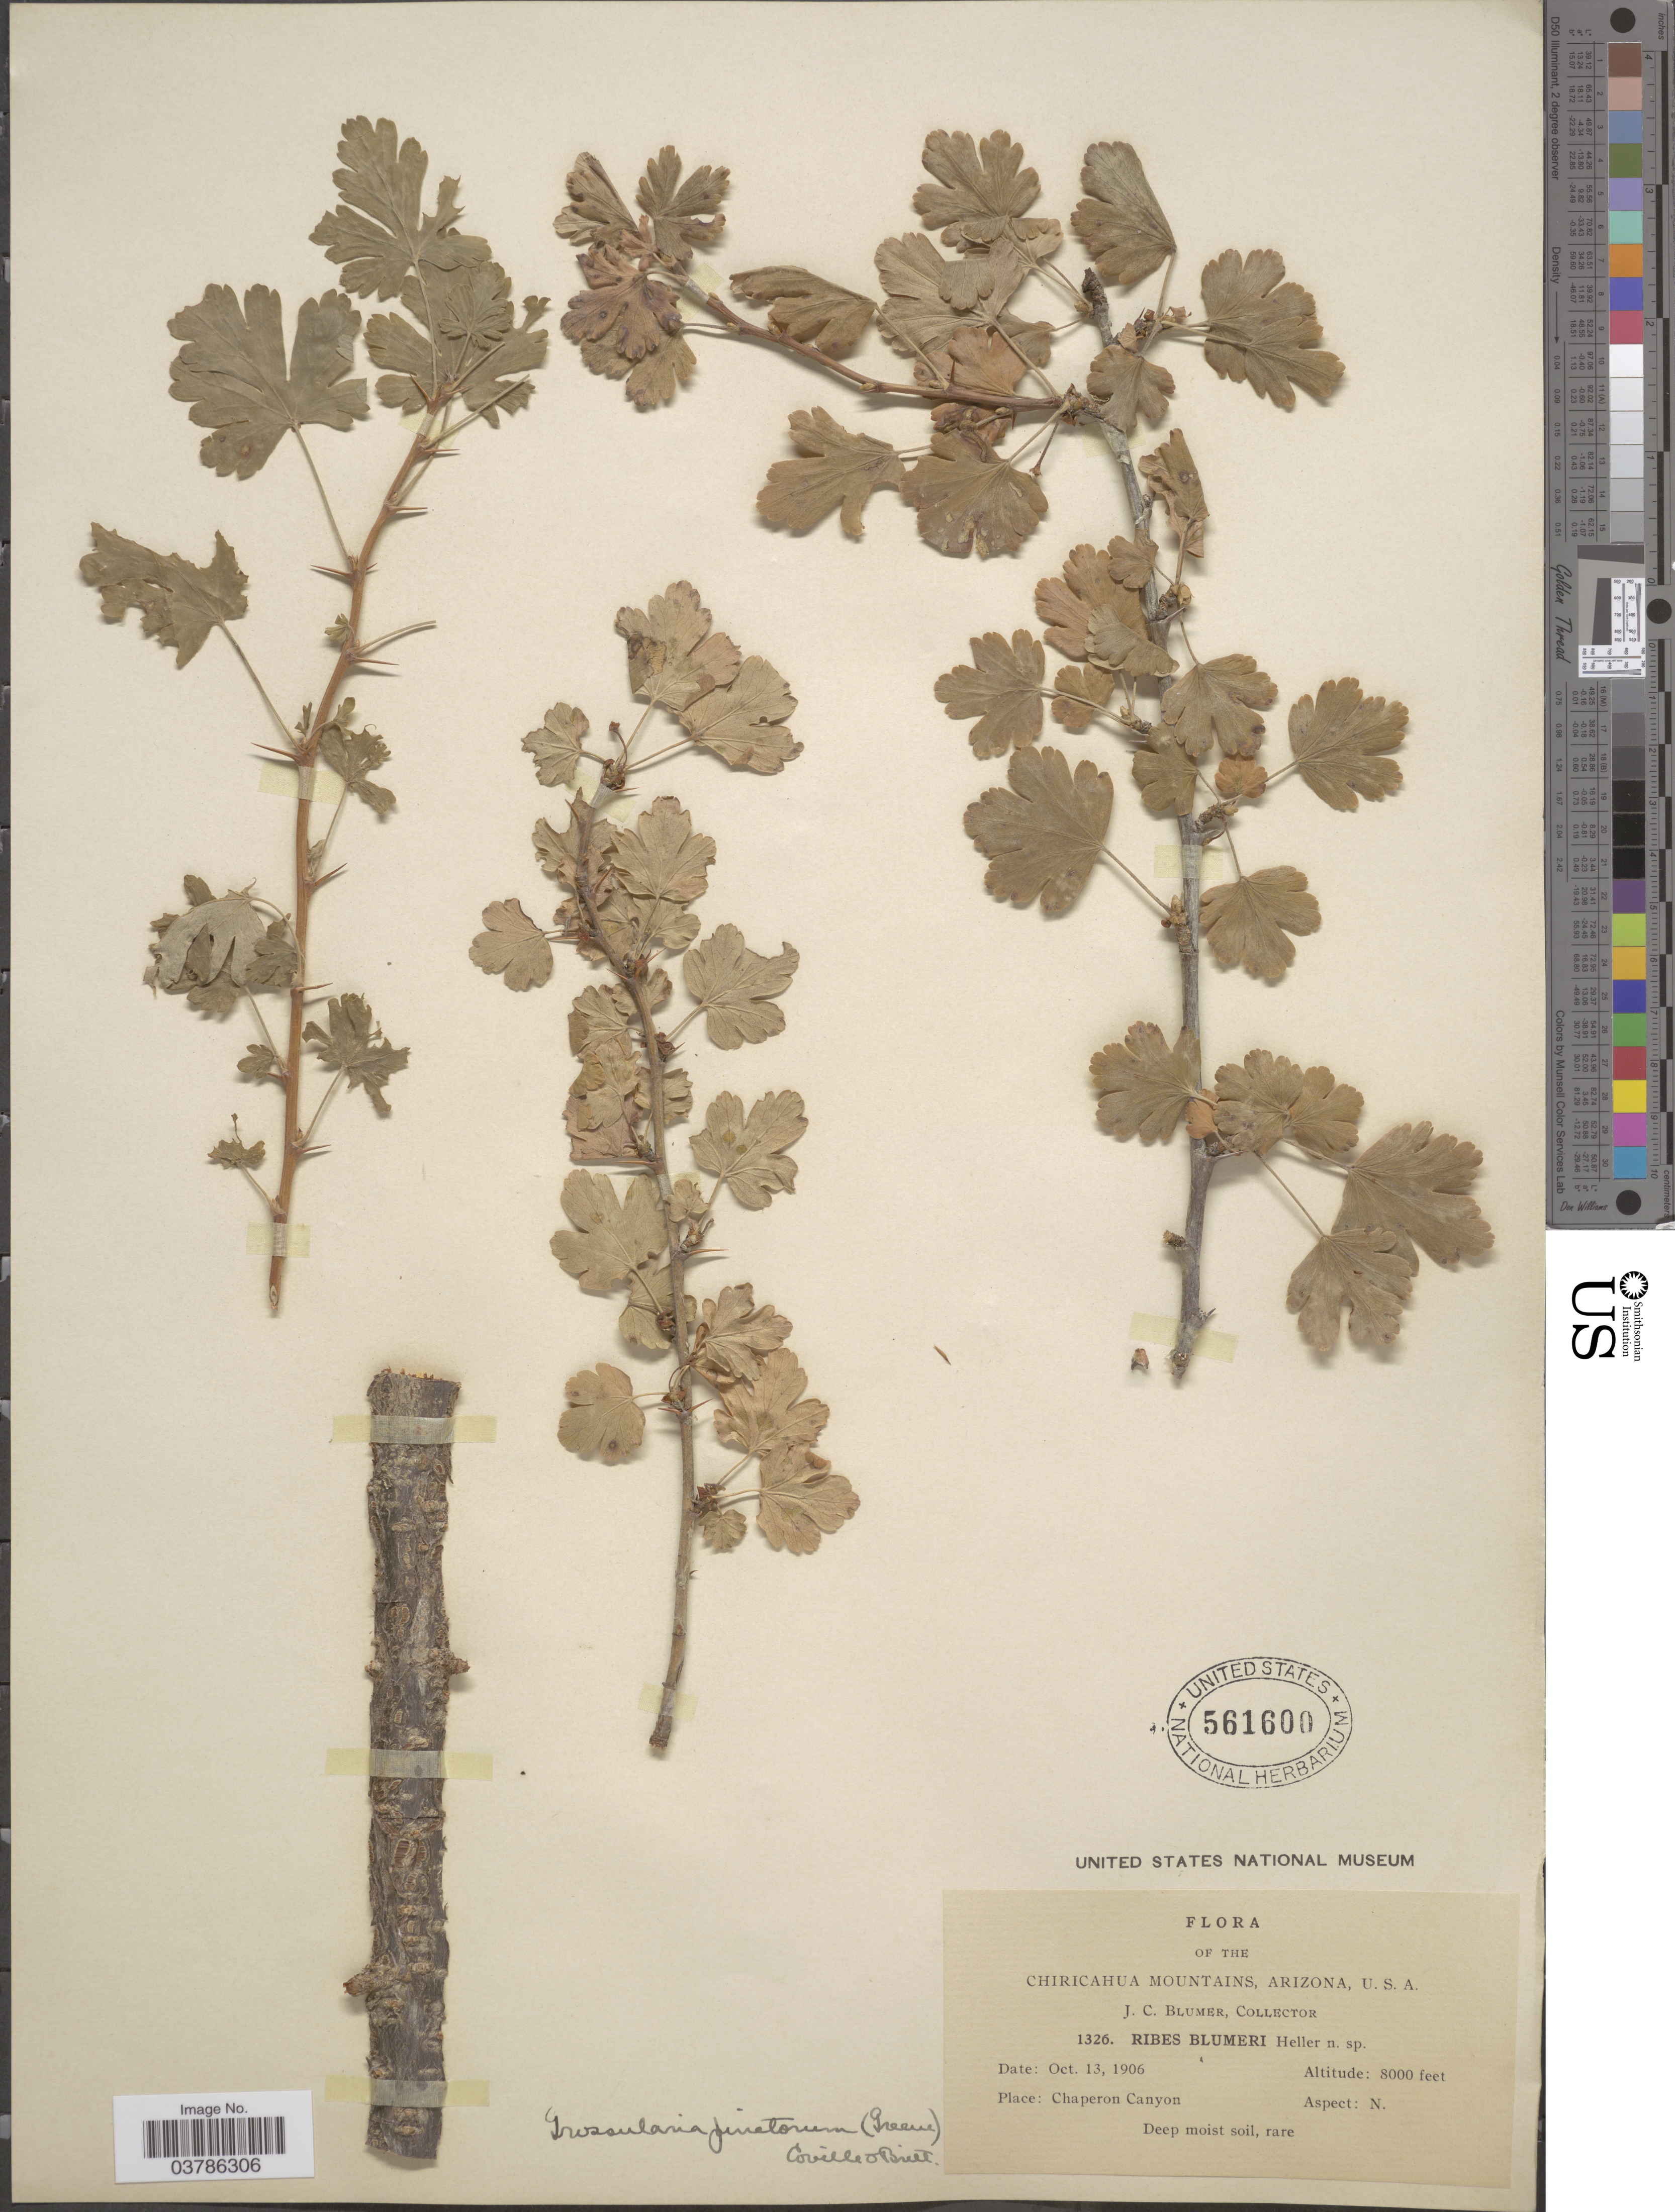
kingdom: Plantae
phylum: Tracheophyta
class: Magnoliopsida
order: Saxifragales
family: Grossulariaceae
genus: Ribes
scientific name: Ribes pinetorum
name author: Greene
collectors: J. C. Blumer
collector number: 1326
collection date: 1906-10-13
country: United States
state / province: Arizona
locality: Chiricahua Mountains. Chaperon Canyon. Aspect: N.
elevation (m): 2438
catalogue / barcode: US 561600